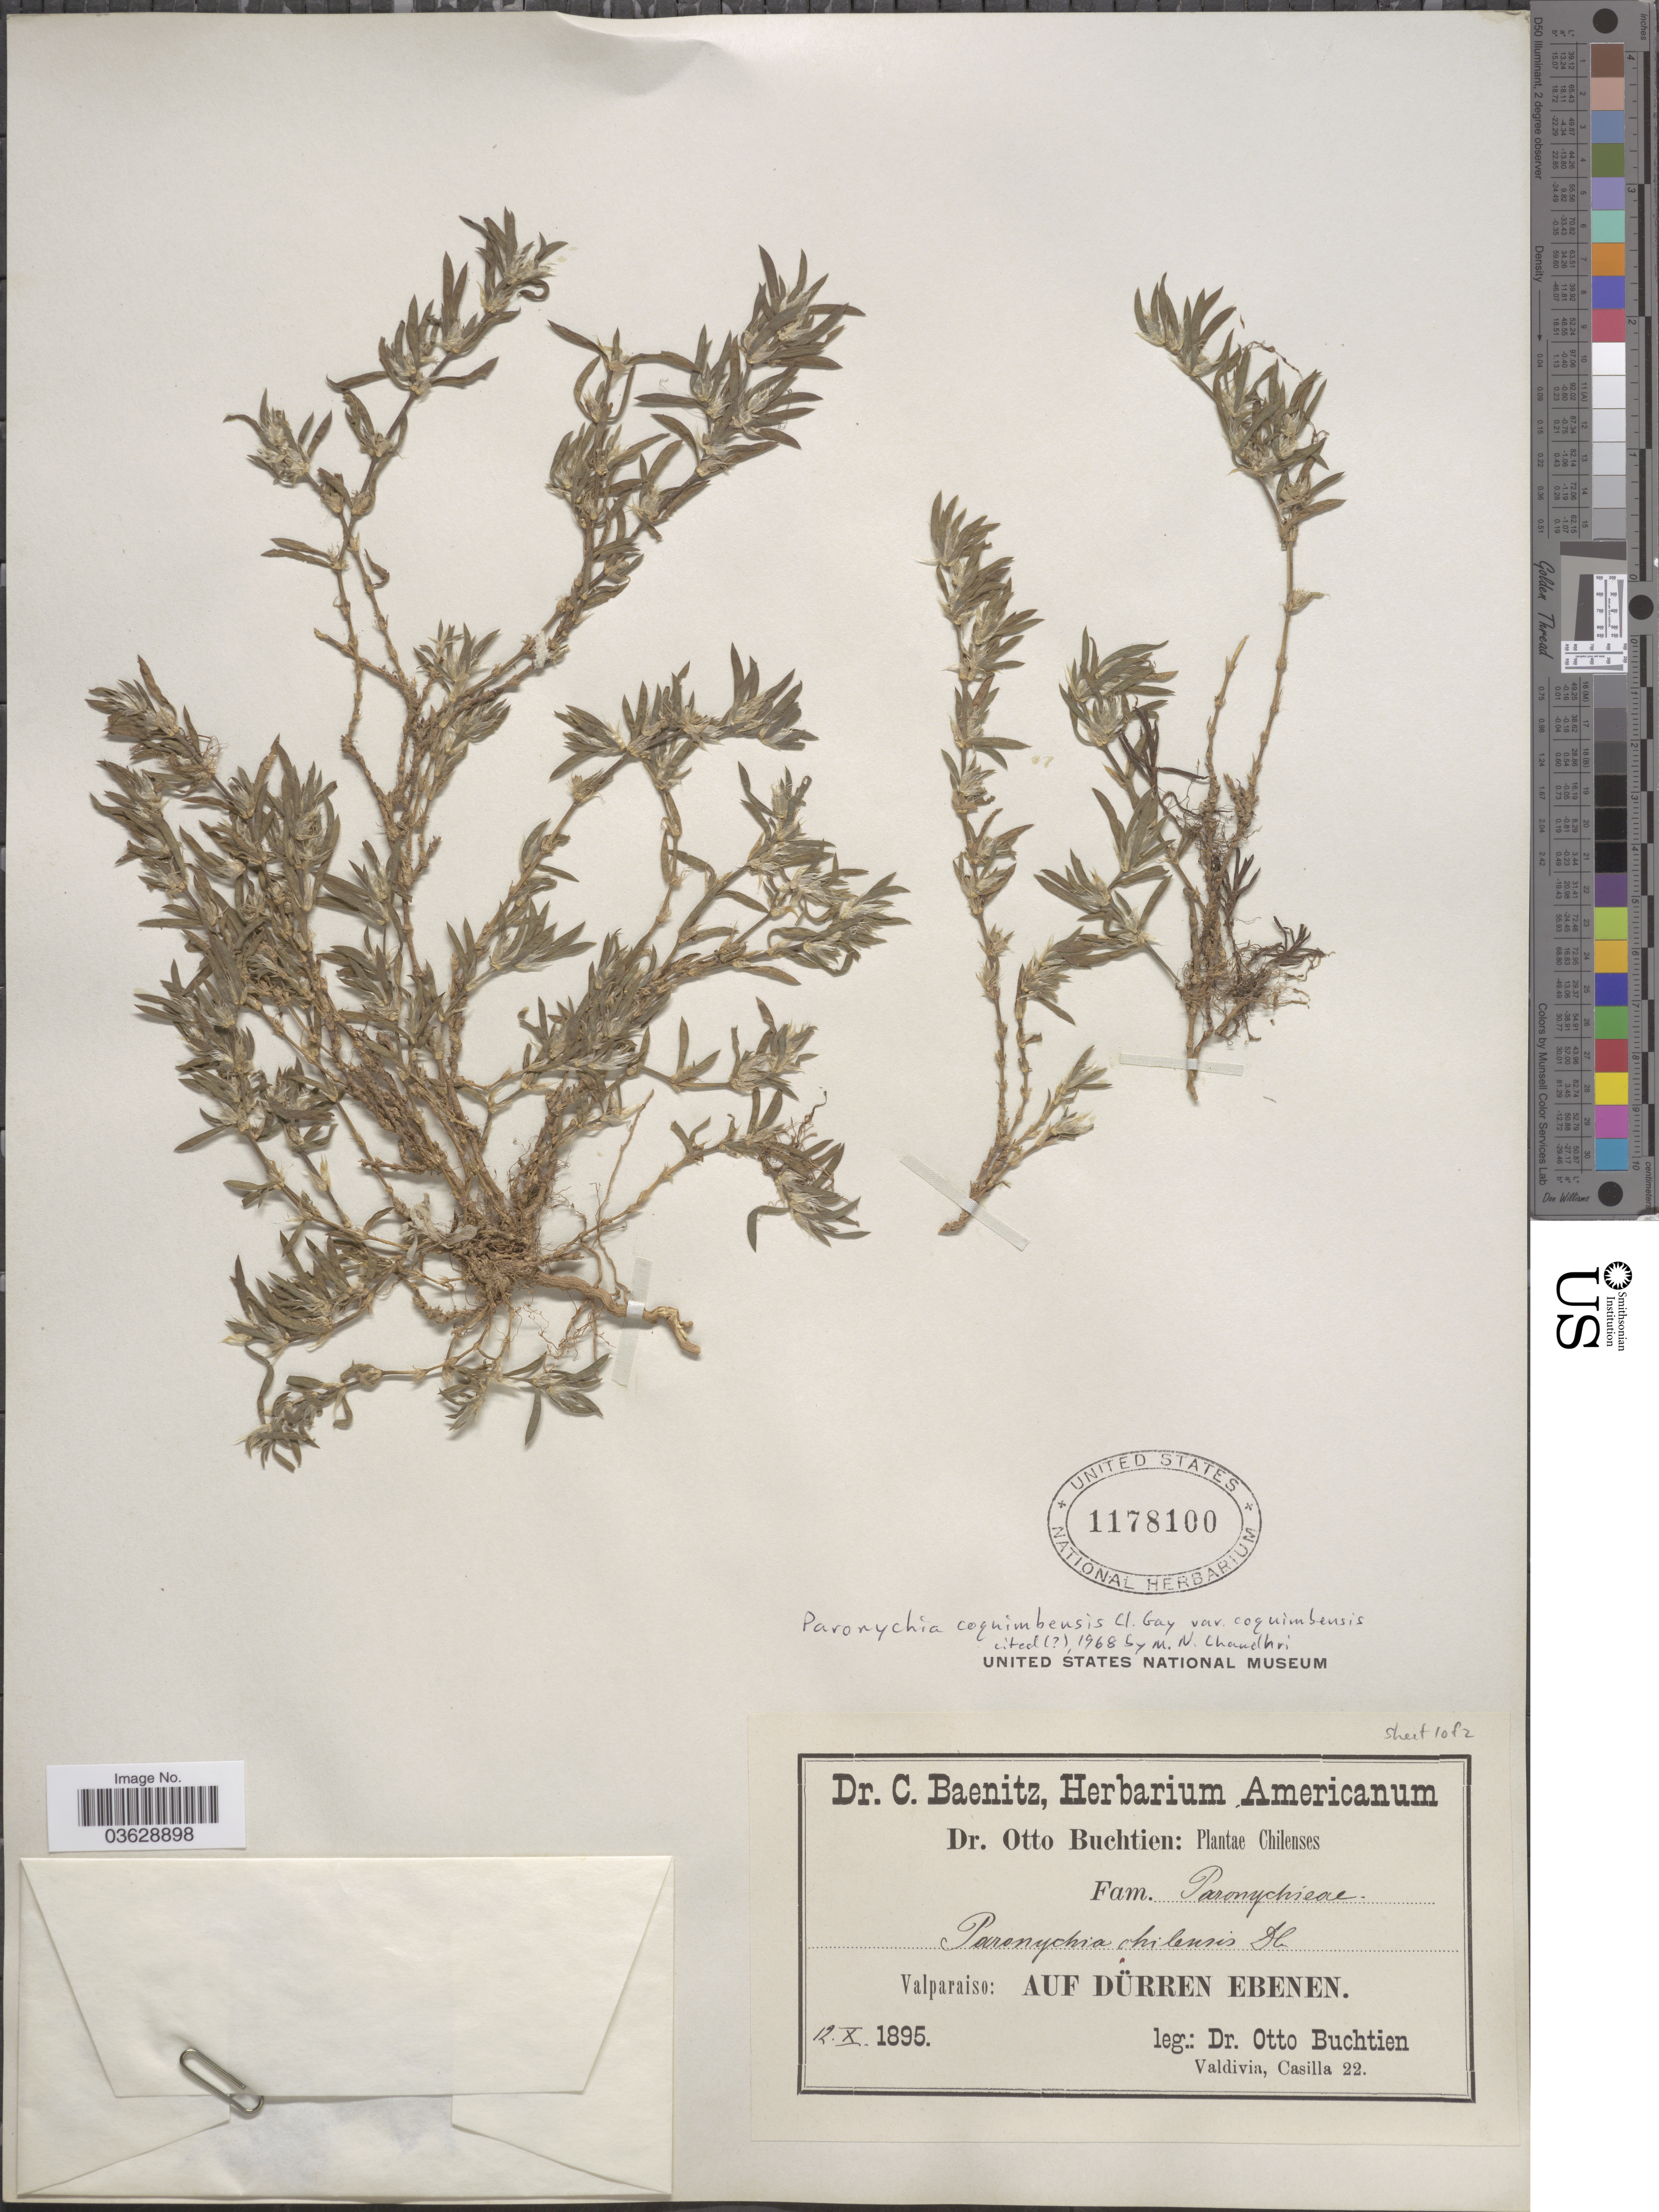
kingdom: Plantae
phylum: Tracheophyta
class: Magnoliopsida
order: Caryophyllales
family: Caryophyllaceae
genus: Paronychia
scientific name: Paronychia coquimbensis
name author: Triana & Planch.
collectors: O. Buchtien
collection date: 1895-10-12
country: Chile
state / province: Valparaíso (V)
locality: Valparaiso: Auf Dürren Ebenen.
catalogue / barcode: US 1178100